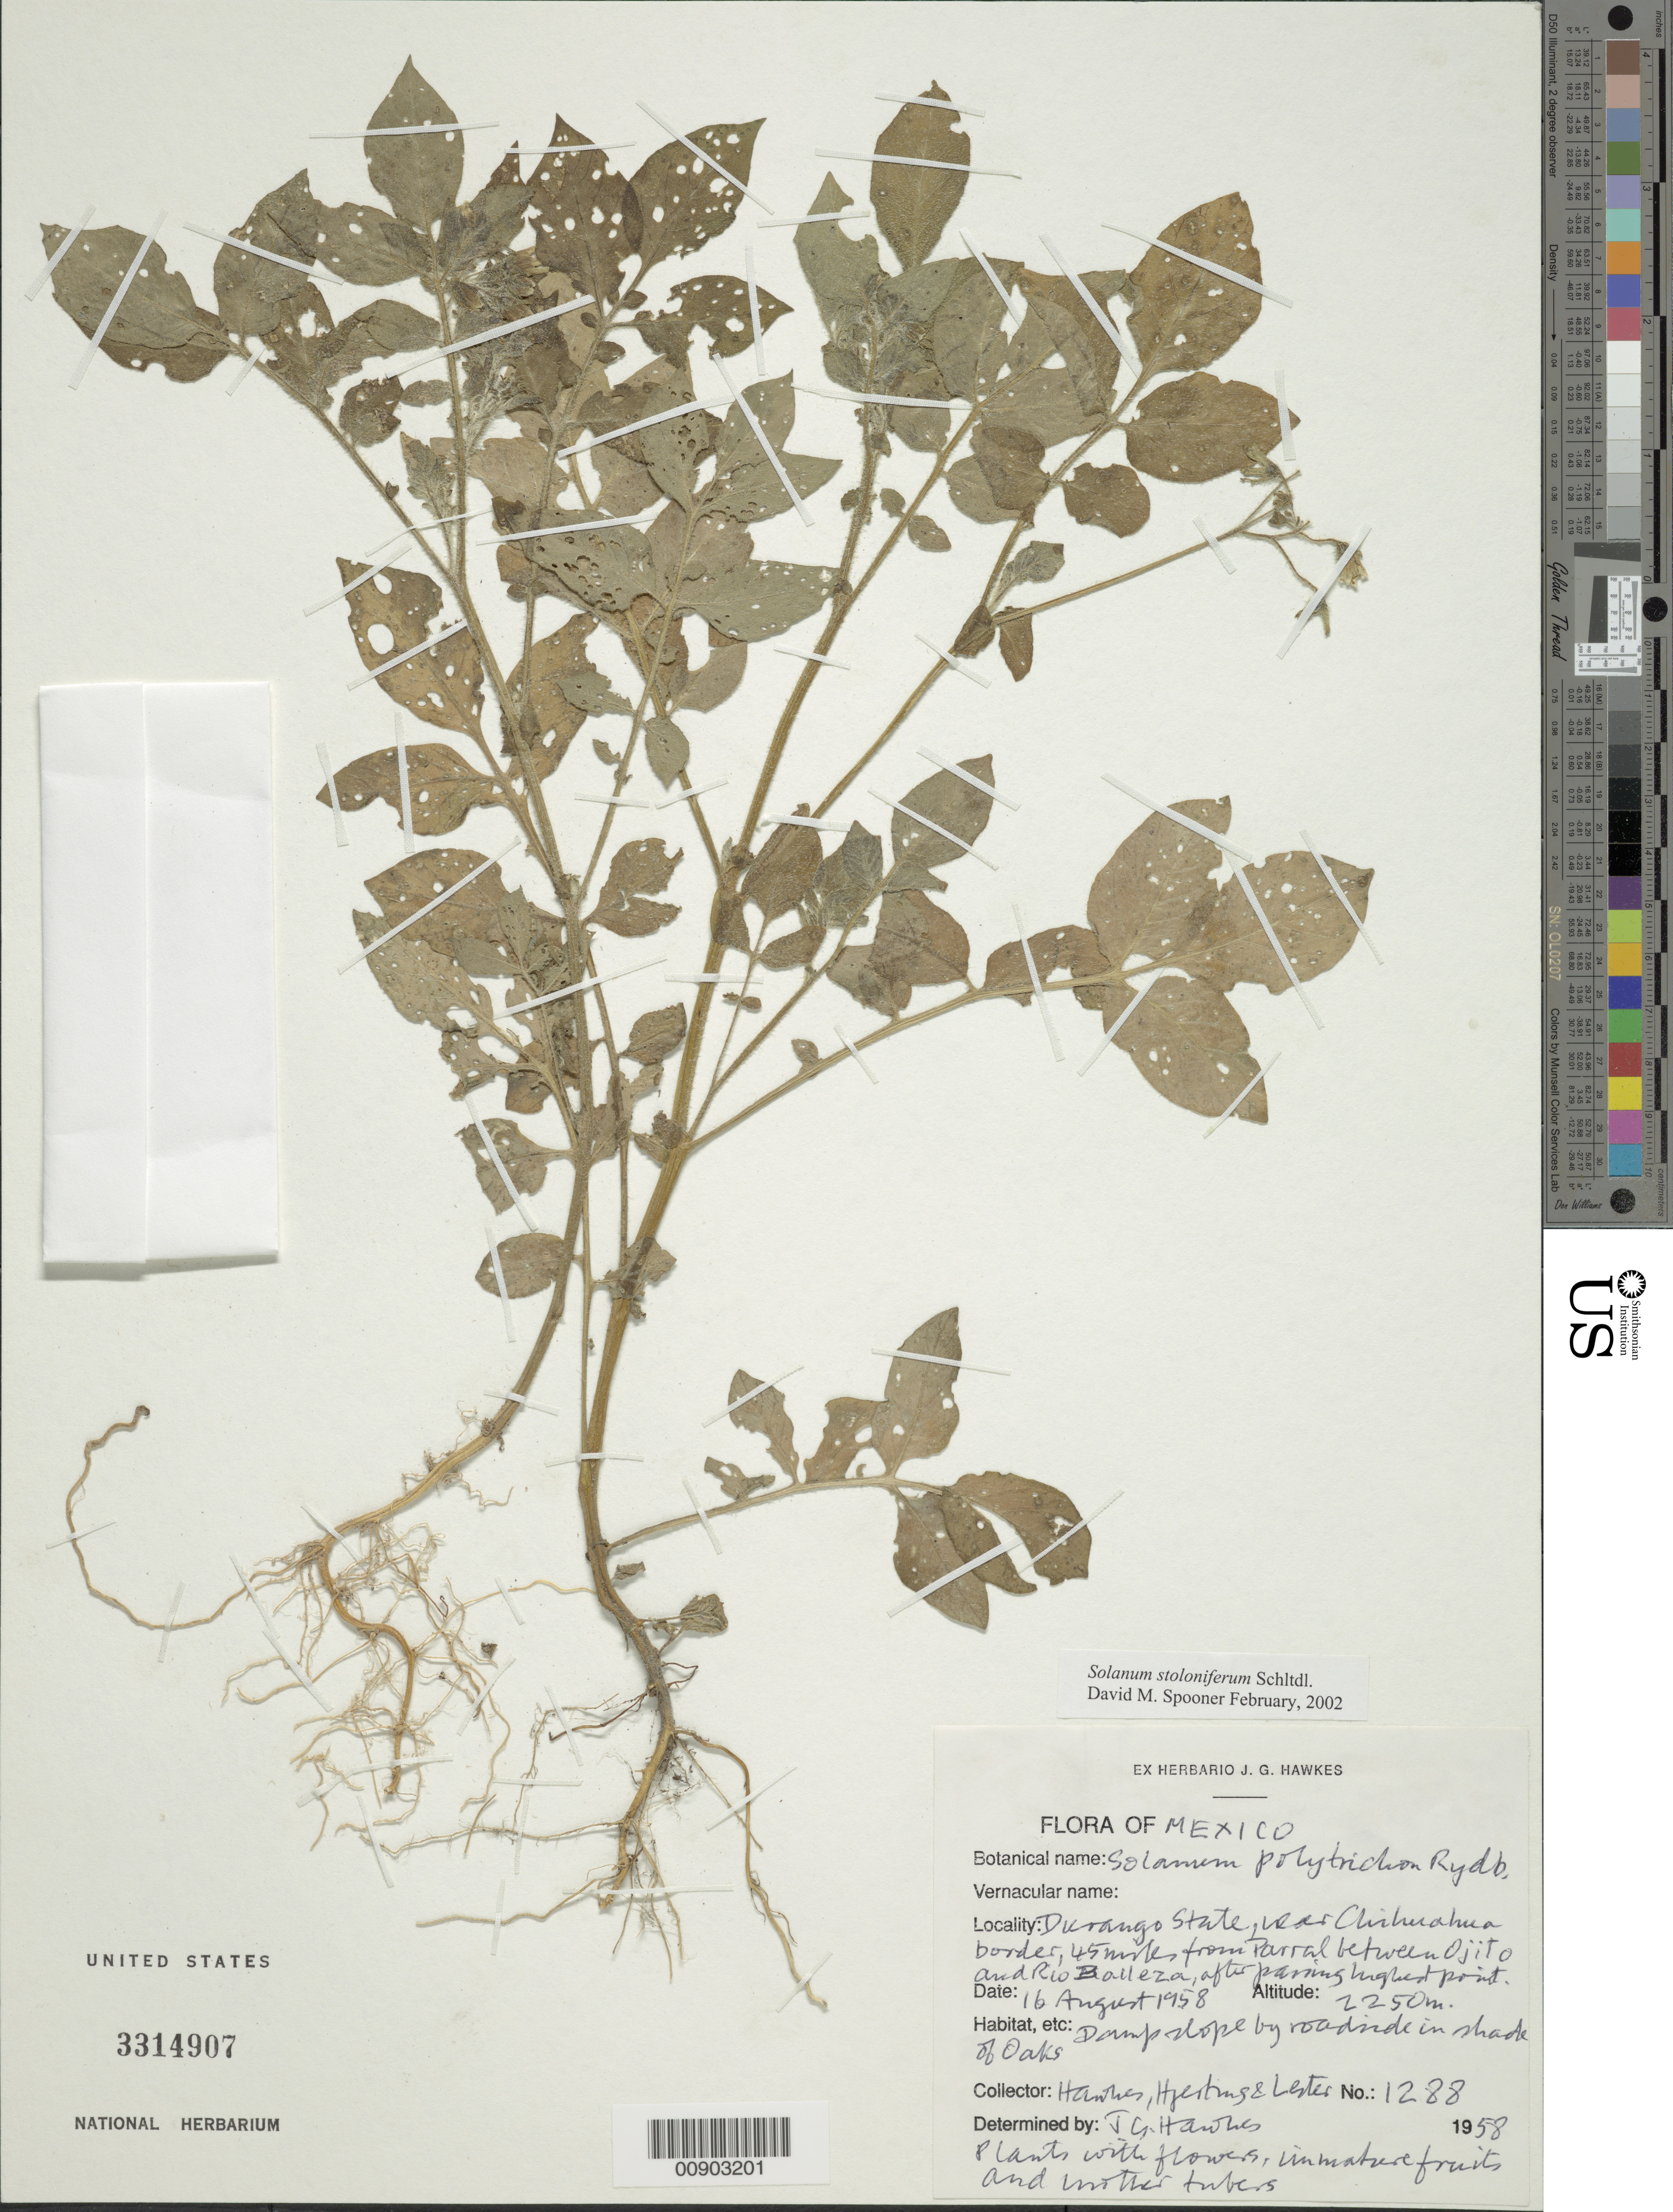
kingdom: Plantae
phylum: Tracheophyta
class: Magnoliopsida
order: Solanales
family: Solanaceae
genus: Solanum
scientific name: Solanum stoloniferum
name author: Schltdl.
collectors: J. G. Hawkes, J. P. Hjerting & R. Lester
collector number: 1288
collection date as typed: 16 Aug 1958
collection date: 1958-08-16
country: Mexico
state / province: Durango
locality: Near Chihuahua border, 45 miles from Parral between Ojito and Río Balleza, after passing highest point.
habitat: Damp slope by roadside in shade of oaks.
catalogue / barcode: US 3314907